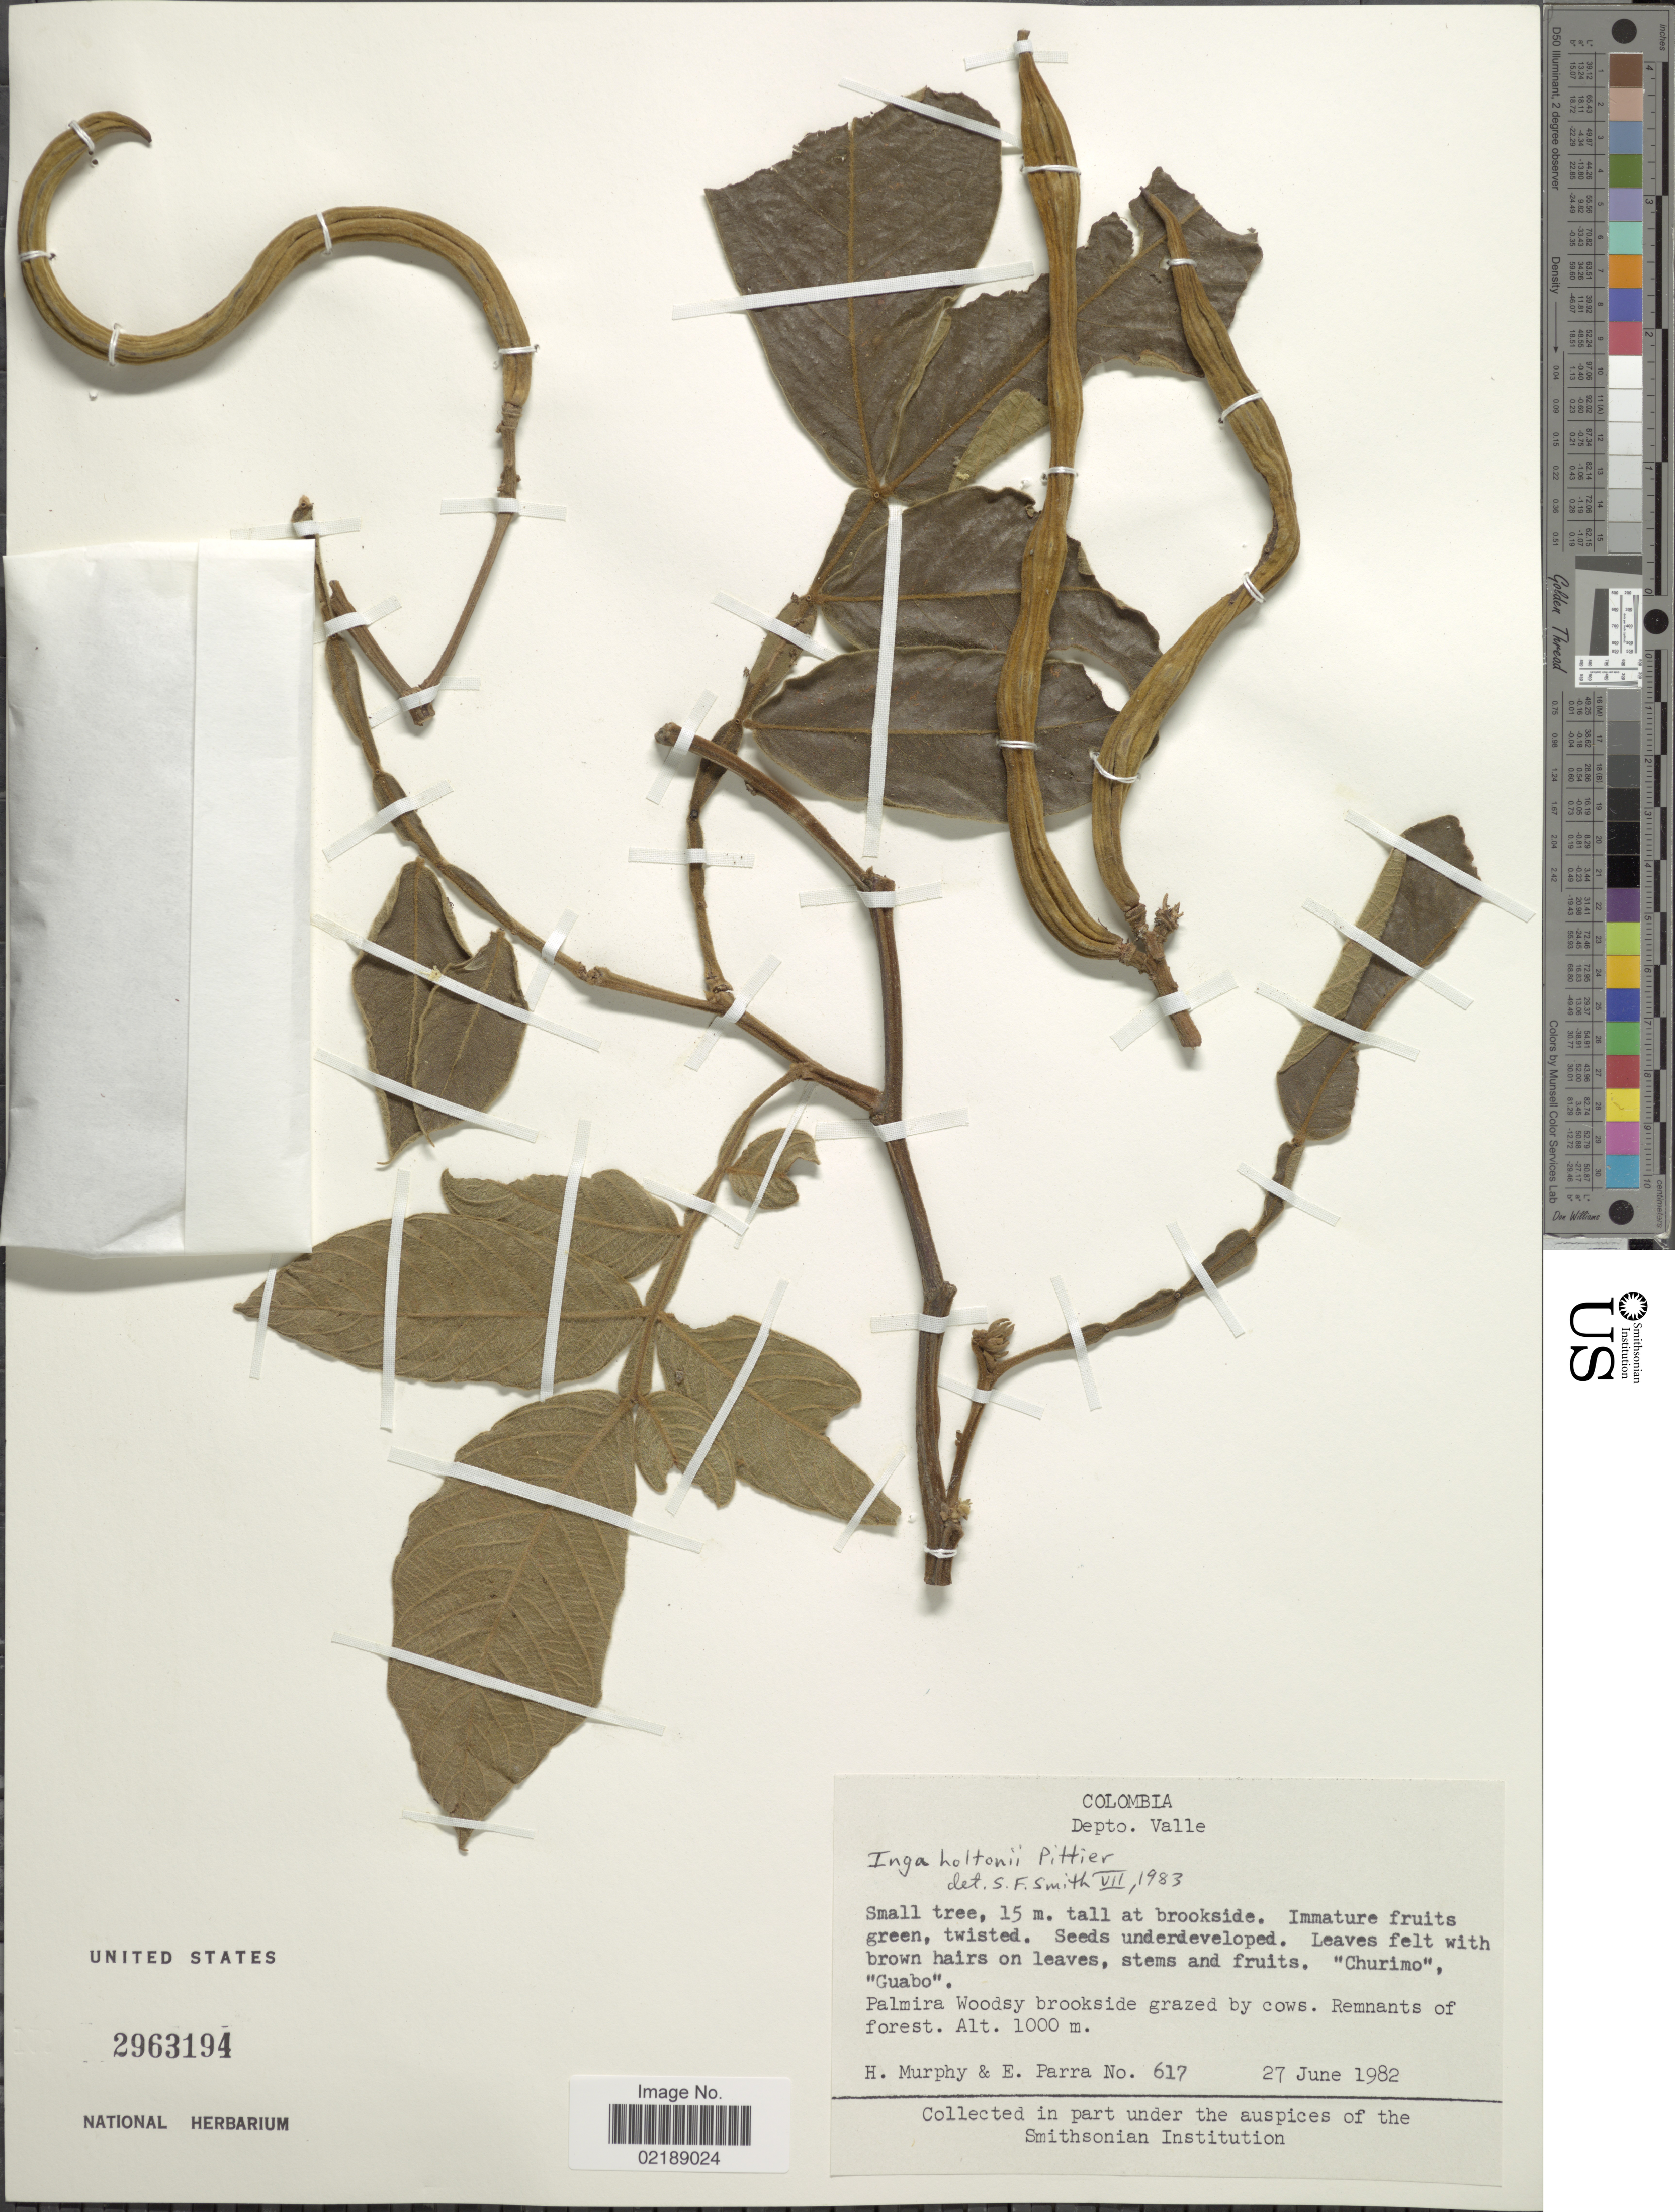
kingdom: Plantae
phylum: Tracheophyta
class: Magnoliopsida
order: Fabales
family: Fabaceae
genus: Inga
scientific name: Inga ornata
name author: Kunth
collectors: E. Murphy & E. Parra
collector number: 617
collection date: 1982-06-27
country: Colombia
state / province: Valle del Cauca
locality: Palmira Woodsy brookside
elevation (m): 1000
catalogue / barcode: US 2963194